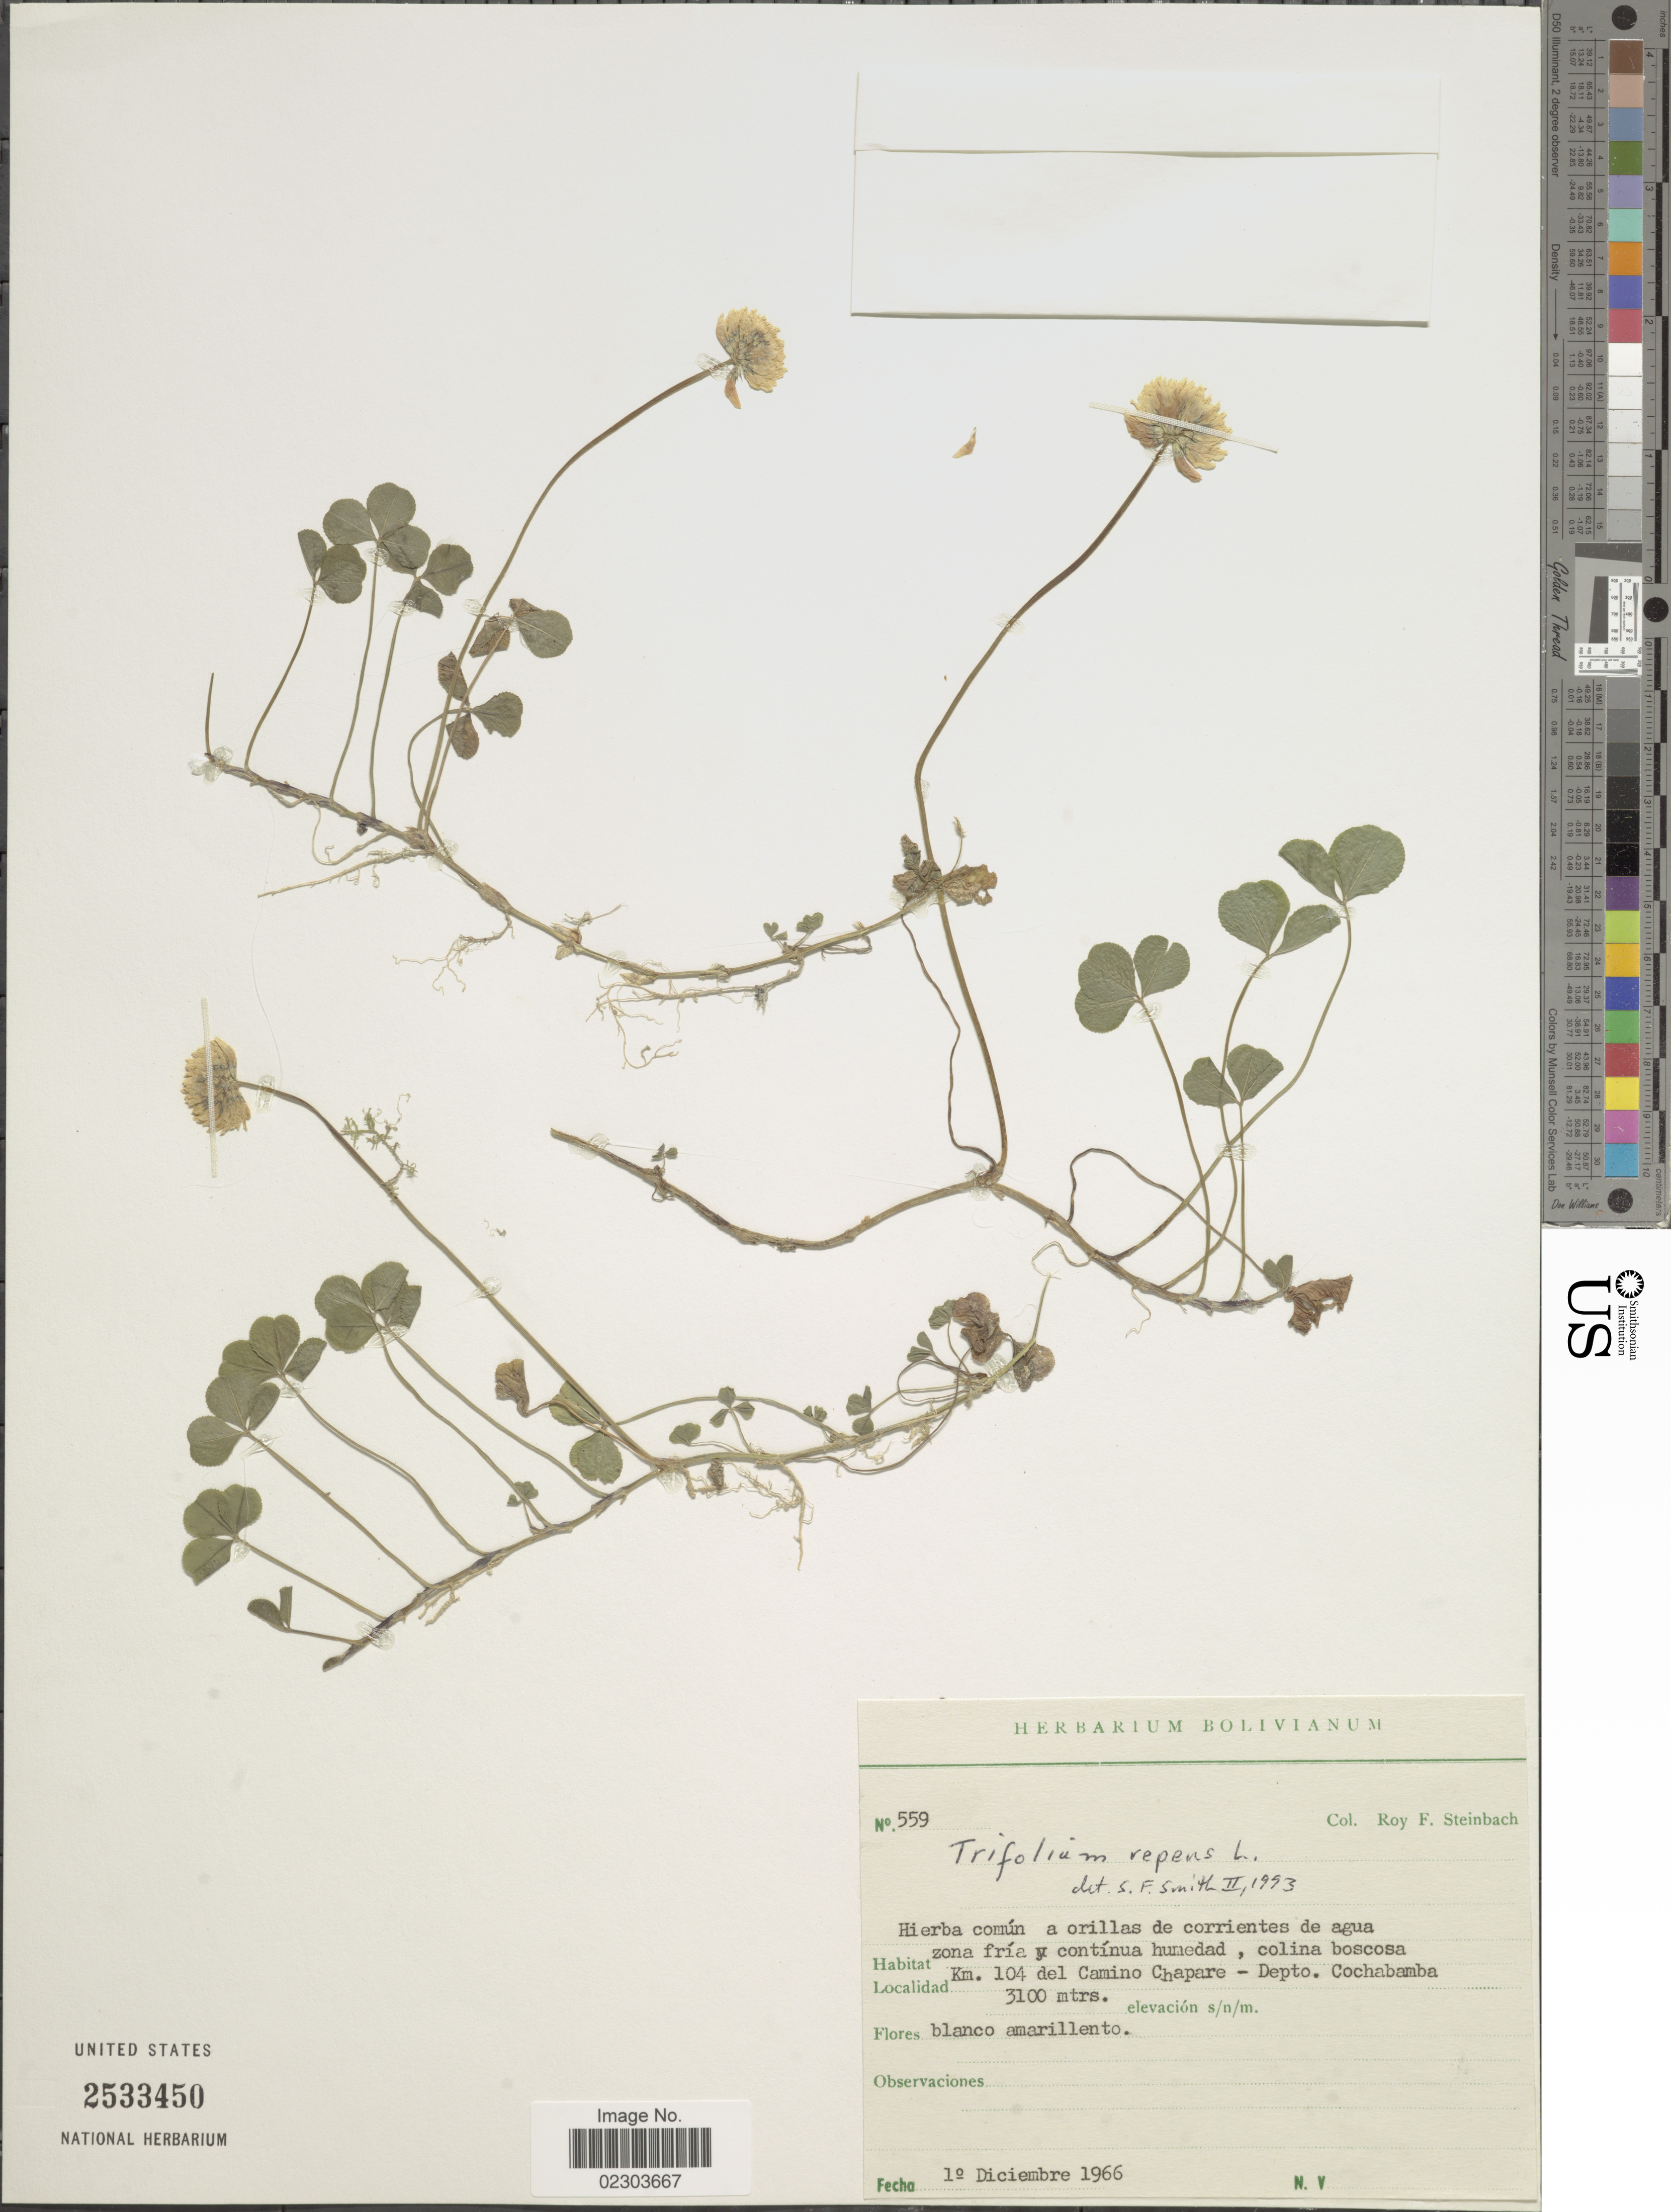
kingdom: Plantae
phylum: Tracheophyta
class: Magnoliopsida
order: Fabales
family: Fabaceae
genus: Trifolium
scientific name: Trifolium repens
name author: L.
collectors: R. F. Steinbach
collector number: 559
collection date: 1966-02-10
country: Bolivia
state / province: Cochabamba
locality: Km. 104 del Camino Chapare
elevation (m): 3100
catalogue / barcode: US 2533450